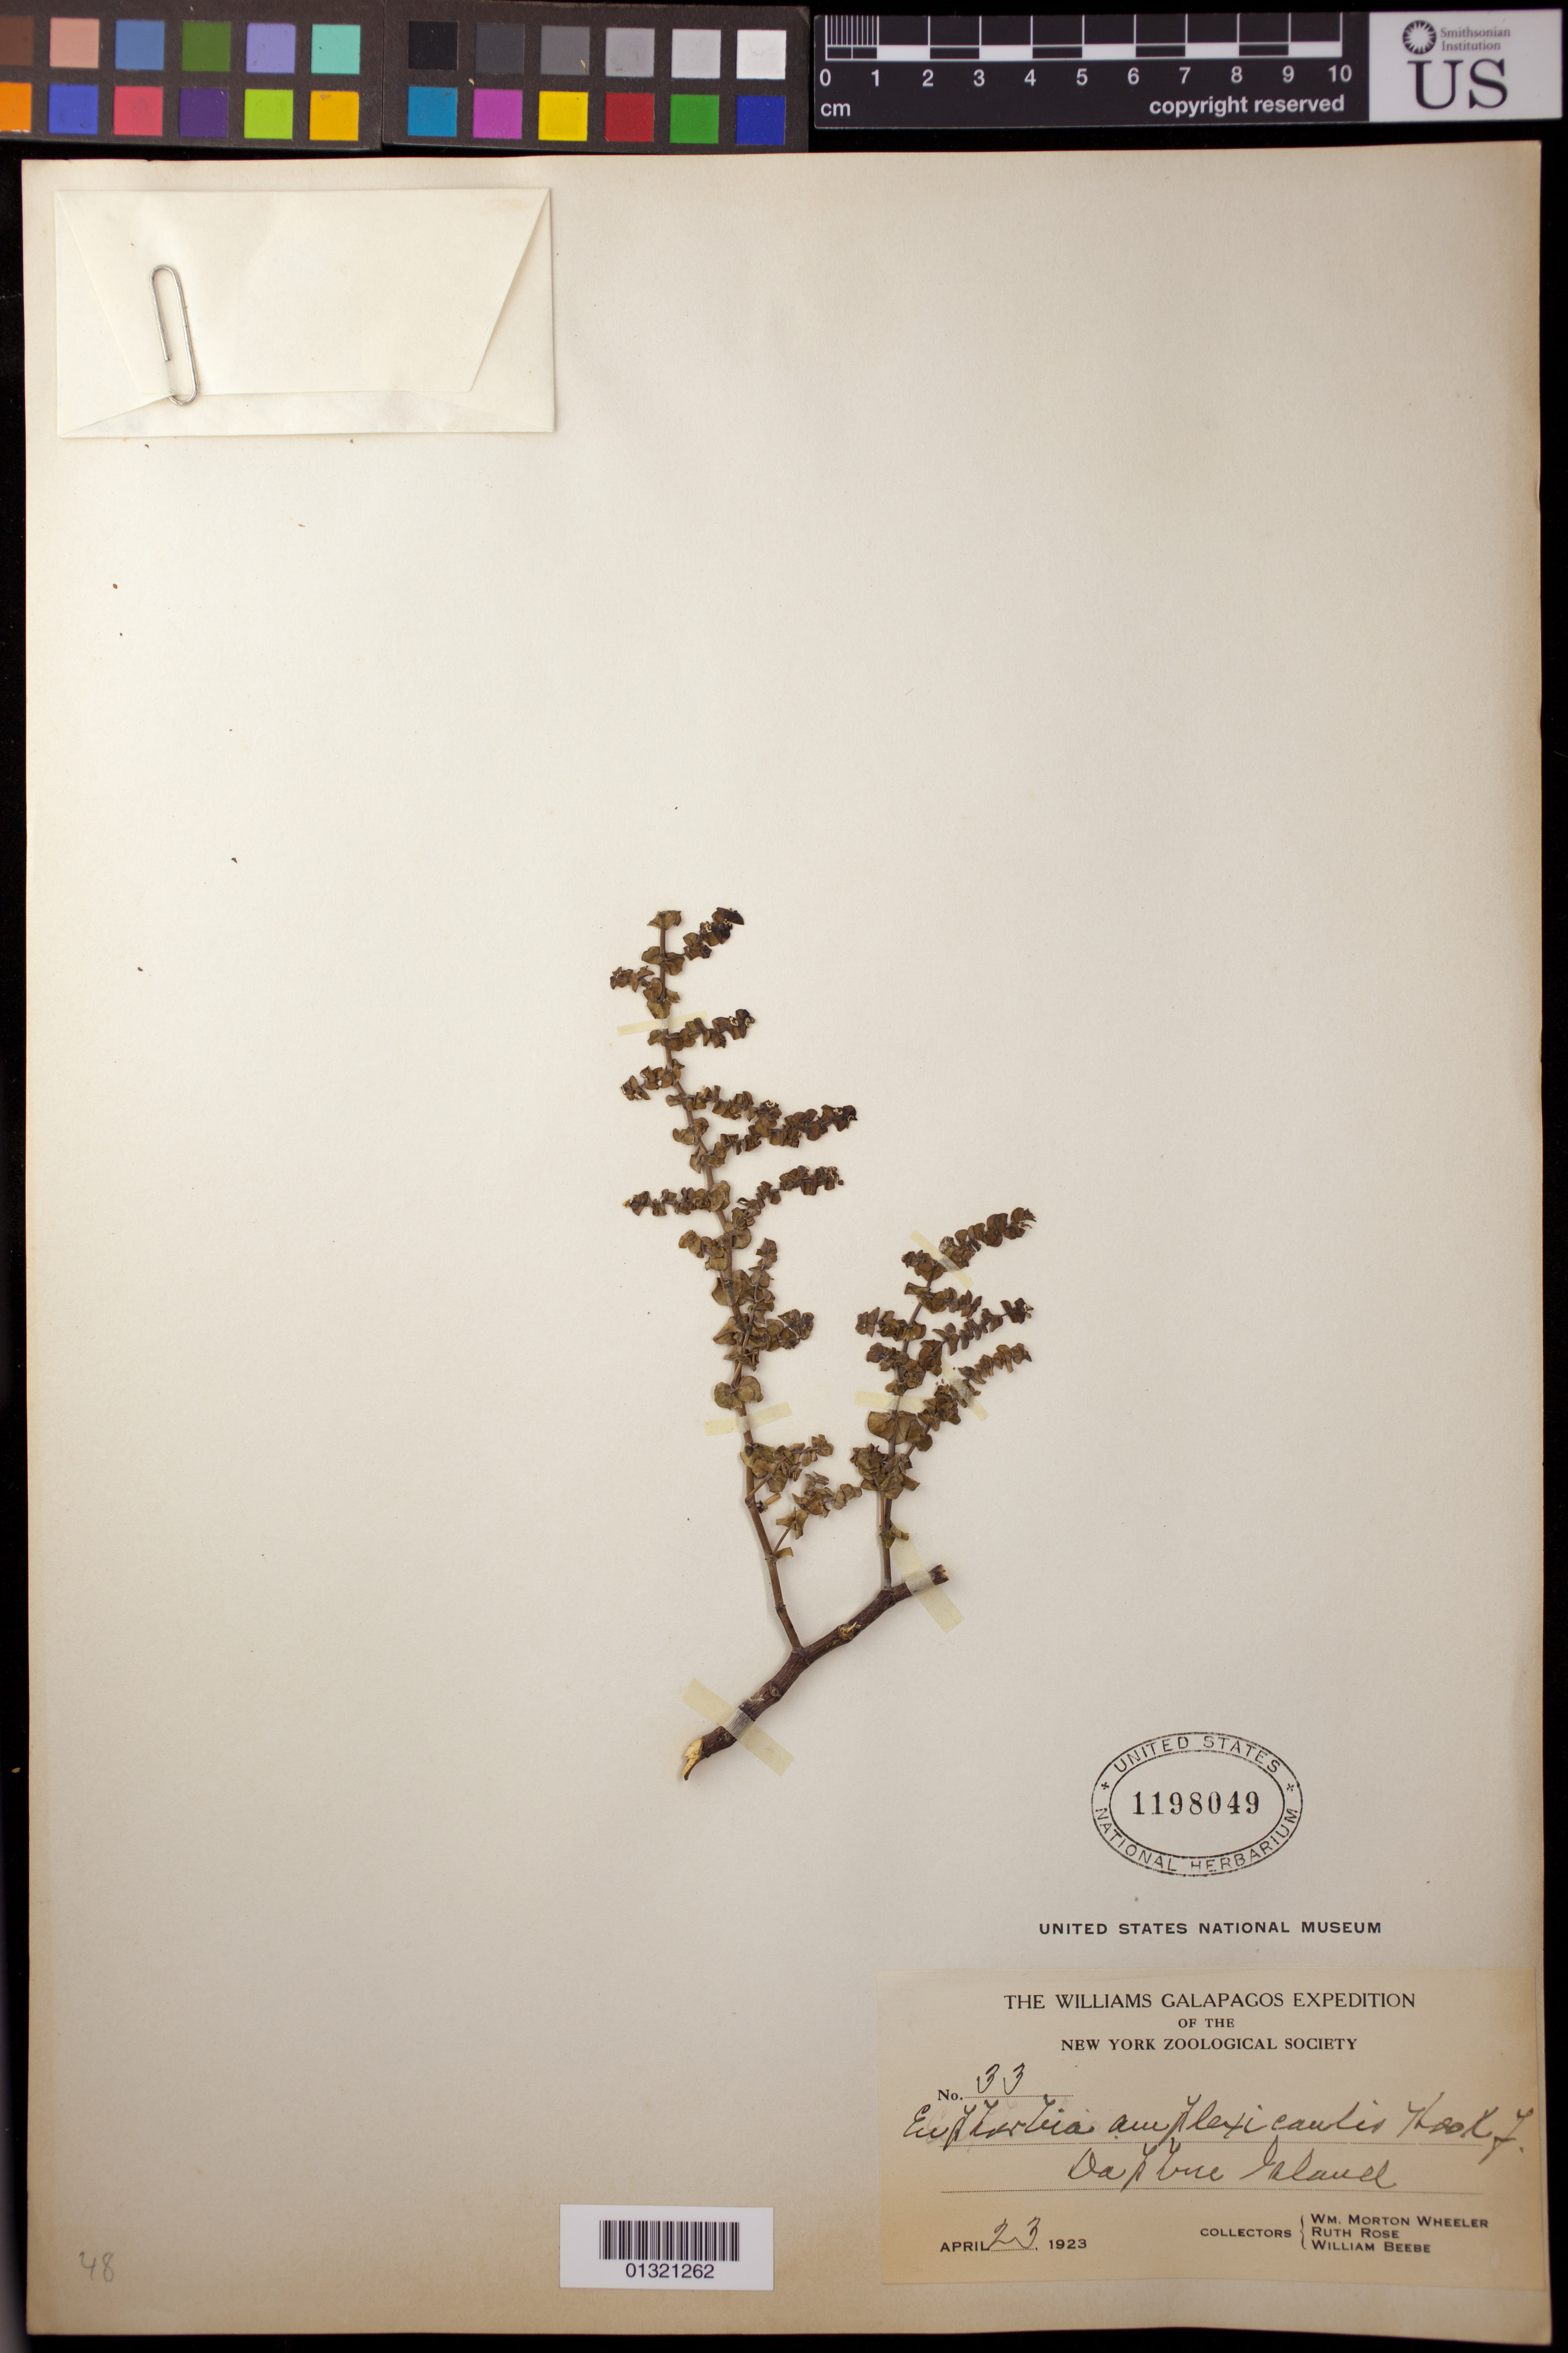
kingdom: Plantae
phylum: Tracheophyta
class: Magnoliopsida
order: Malpighiales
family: Euphorbiaceae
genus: Euphorbia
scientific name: Euphorbia amplexicaulis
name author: Hook. f.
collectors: W. Wheeler, R. Rose & W. Beebe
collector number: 33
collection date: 1923-04-23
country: Ecuador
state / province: Colón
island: Daphne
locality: Daphne Island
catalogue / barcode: US 1198049